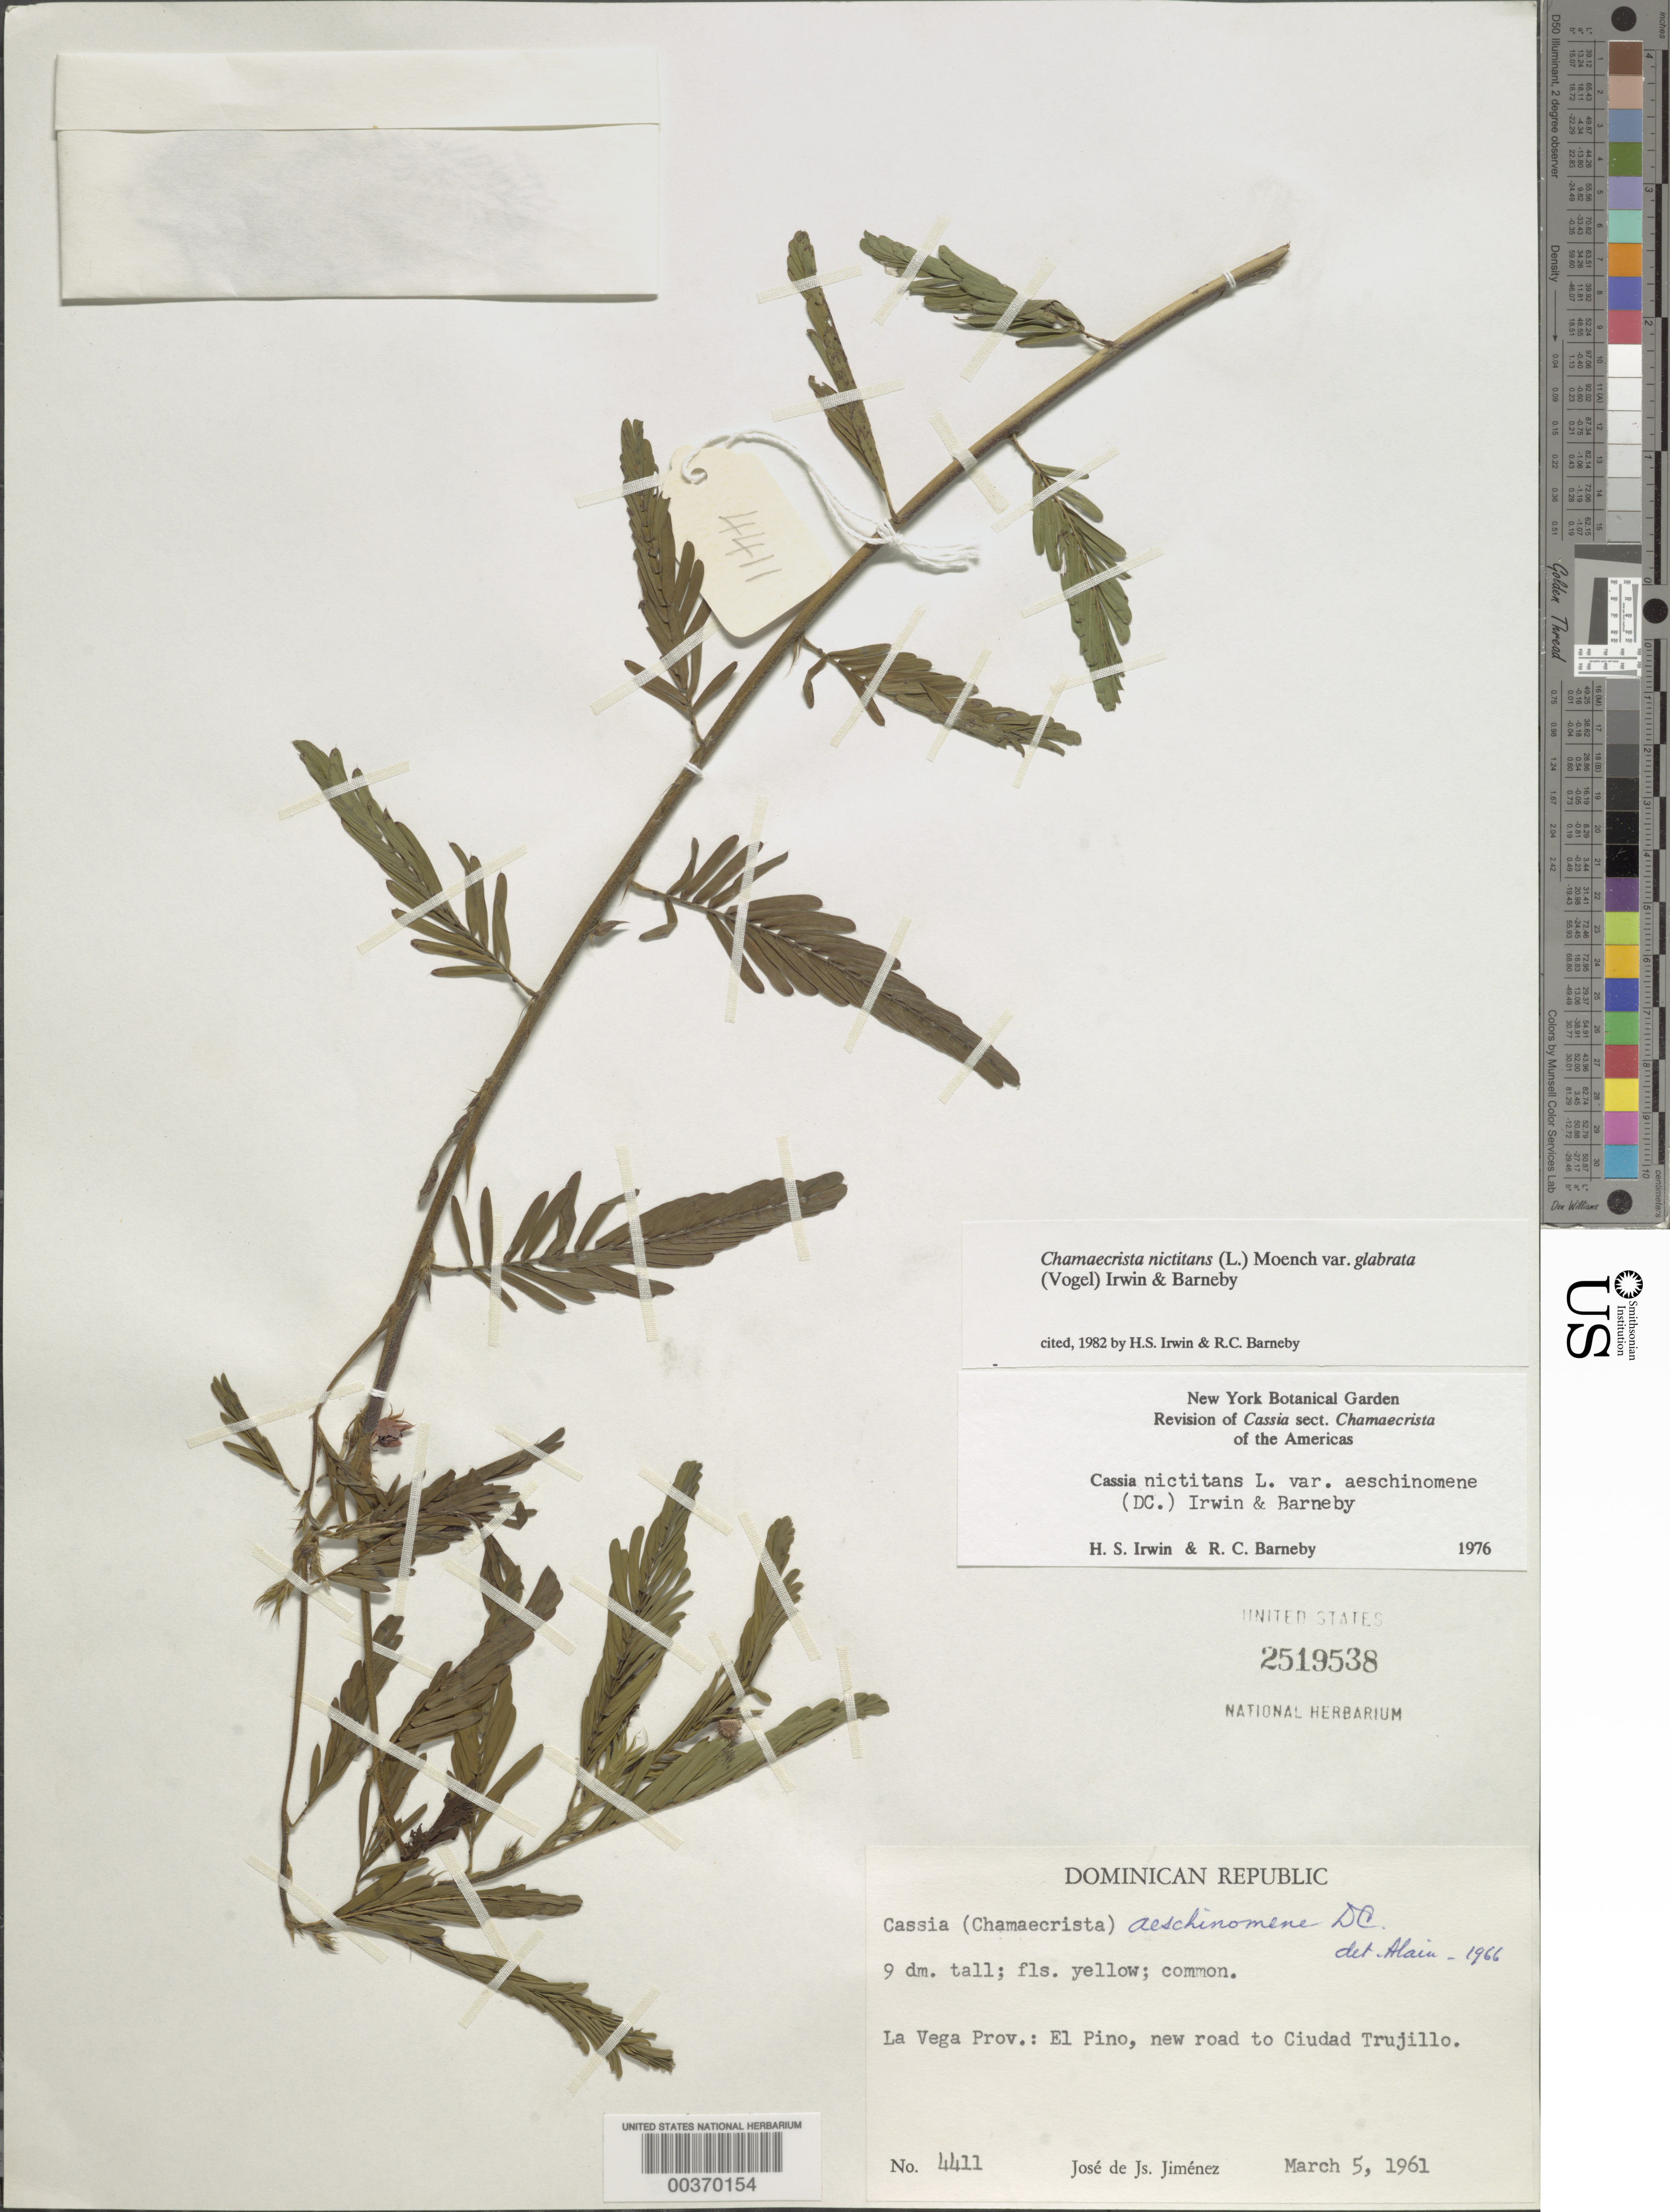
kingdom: Plantae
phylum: Tracheophyta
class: Magnoliopsida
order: Fabales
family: Fabaceae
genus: Chamaecrista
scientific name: Chamaecrista nictitans var. glabrata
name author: (Vogel) H.S. Irwin & Barneby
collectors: J. J. Jiménez Almonte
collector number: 4411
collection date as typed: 05 Mar 1961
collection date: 1961-03-05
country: Dominican Republic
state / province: La Vega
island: Hispaniola Island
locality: El pino, new road to ciudad trujillo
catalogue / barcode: US 2519538